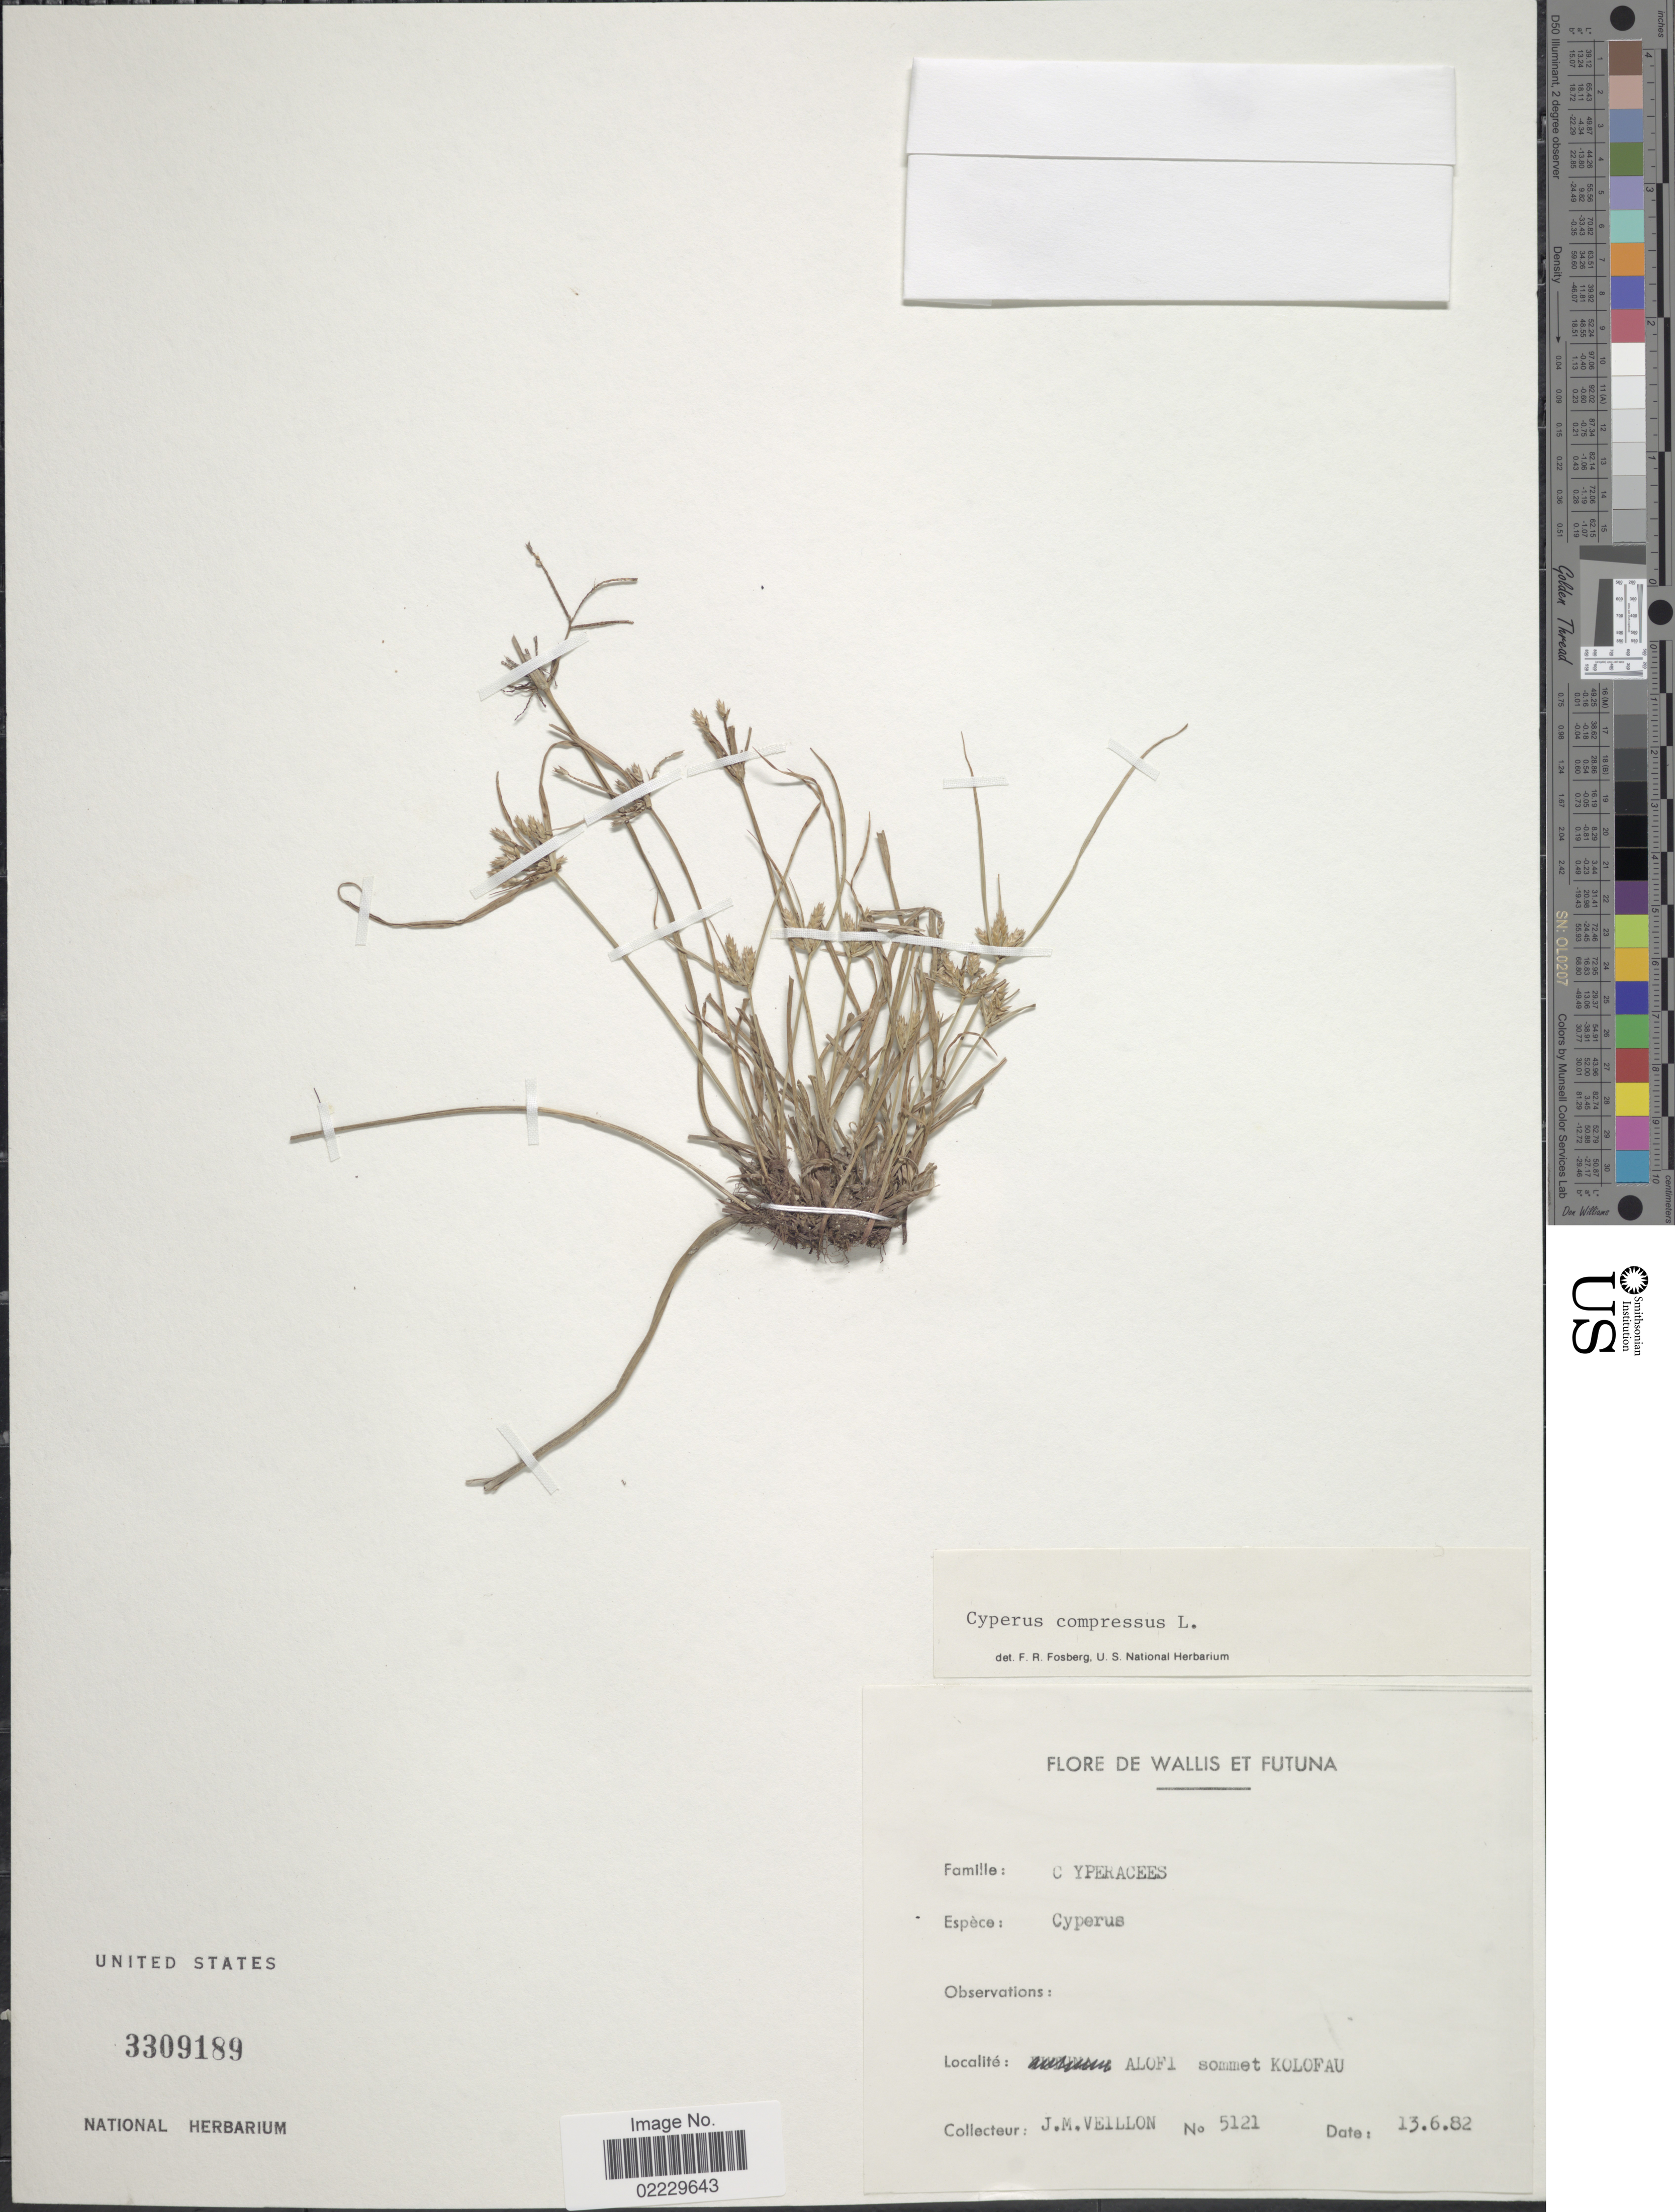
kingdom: Plantae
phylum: Tracheophyta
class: Liliopsida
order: Poales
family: Cyperaceae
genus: Cyperus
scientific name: Cyperus compressus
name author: L.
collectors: J. Veillon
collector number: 5121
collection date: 1982-06-13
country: Wallis and Futuna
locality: Alofi sommet Kolofau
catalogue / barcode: US 3309189